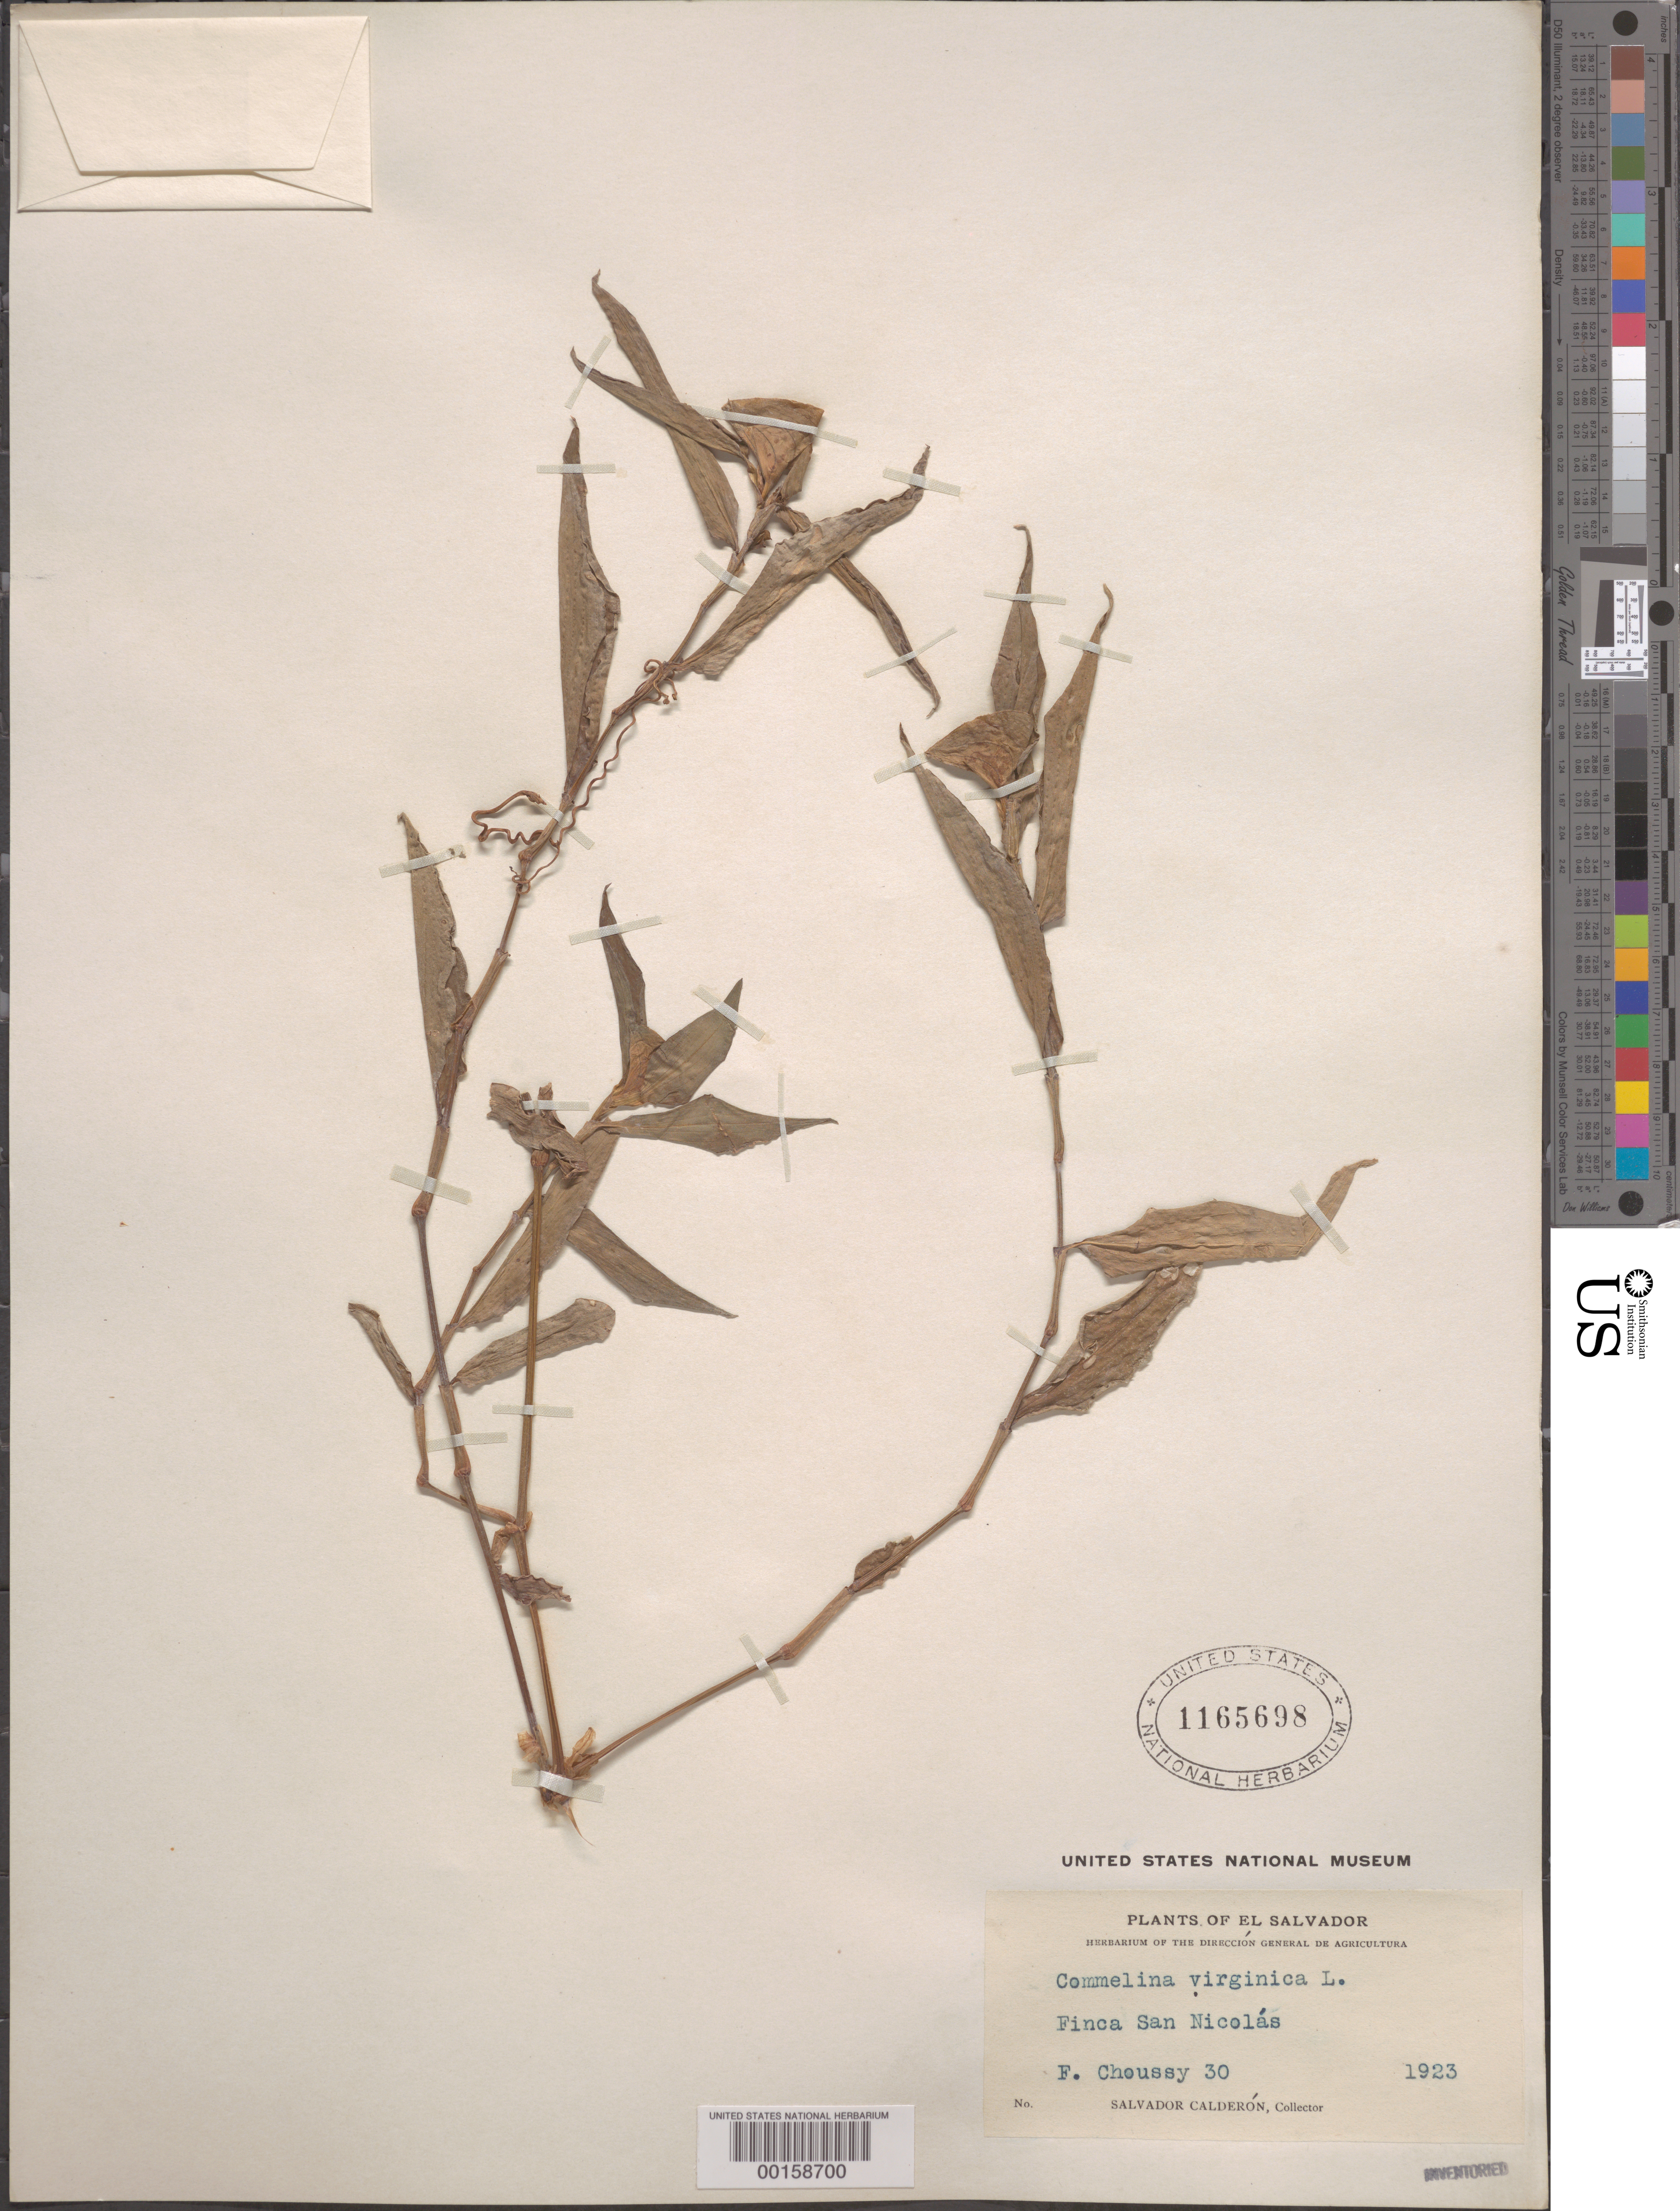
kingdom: Plantae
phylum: Tracheophyta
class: Liliopsida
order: Commelinales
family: Commelinaceae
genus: Commelina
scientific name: Commelina erecta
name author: L.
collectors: S. Calderón & F. Choussy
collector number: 30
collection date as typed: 1923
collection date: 1923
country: El Salvador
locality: Finca san nicolas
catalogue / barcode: US 1165698